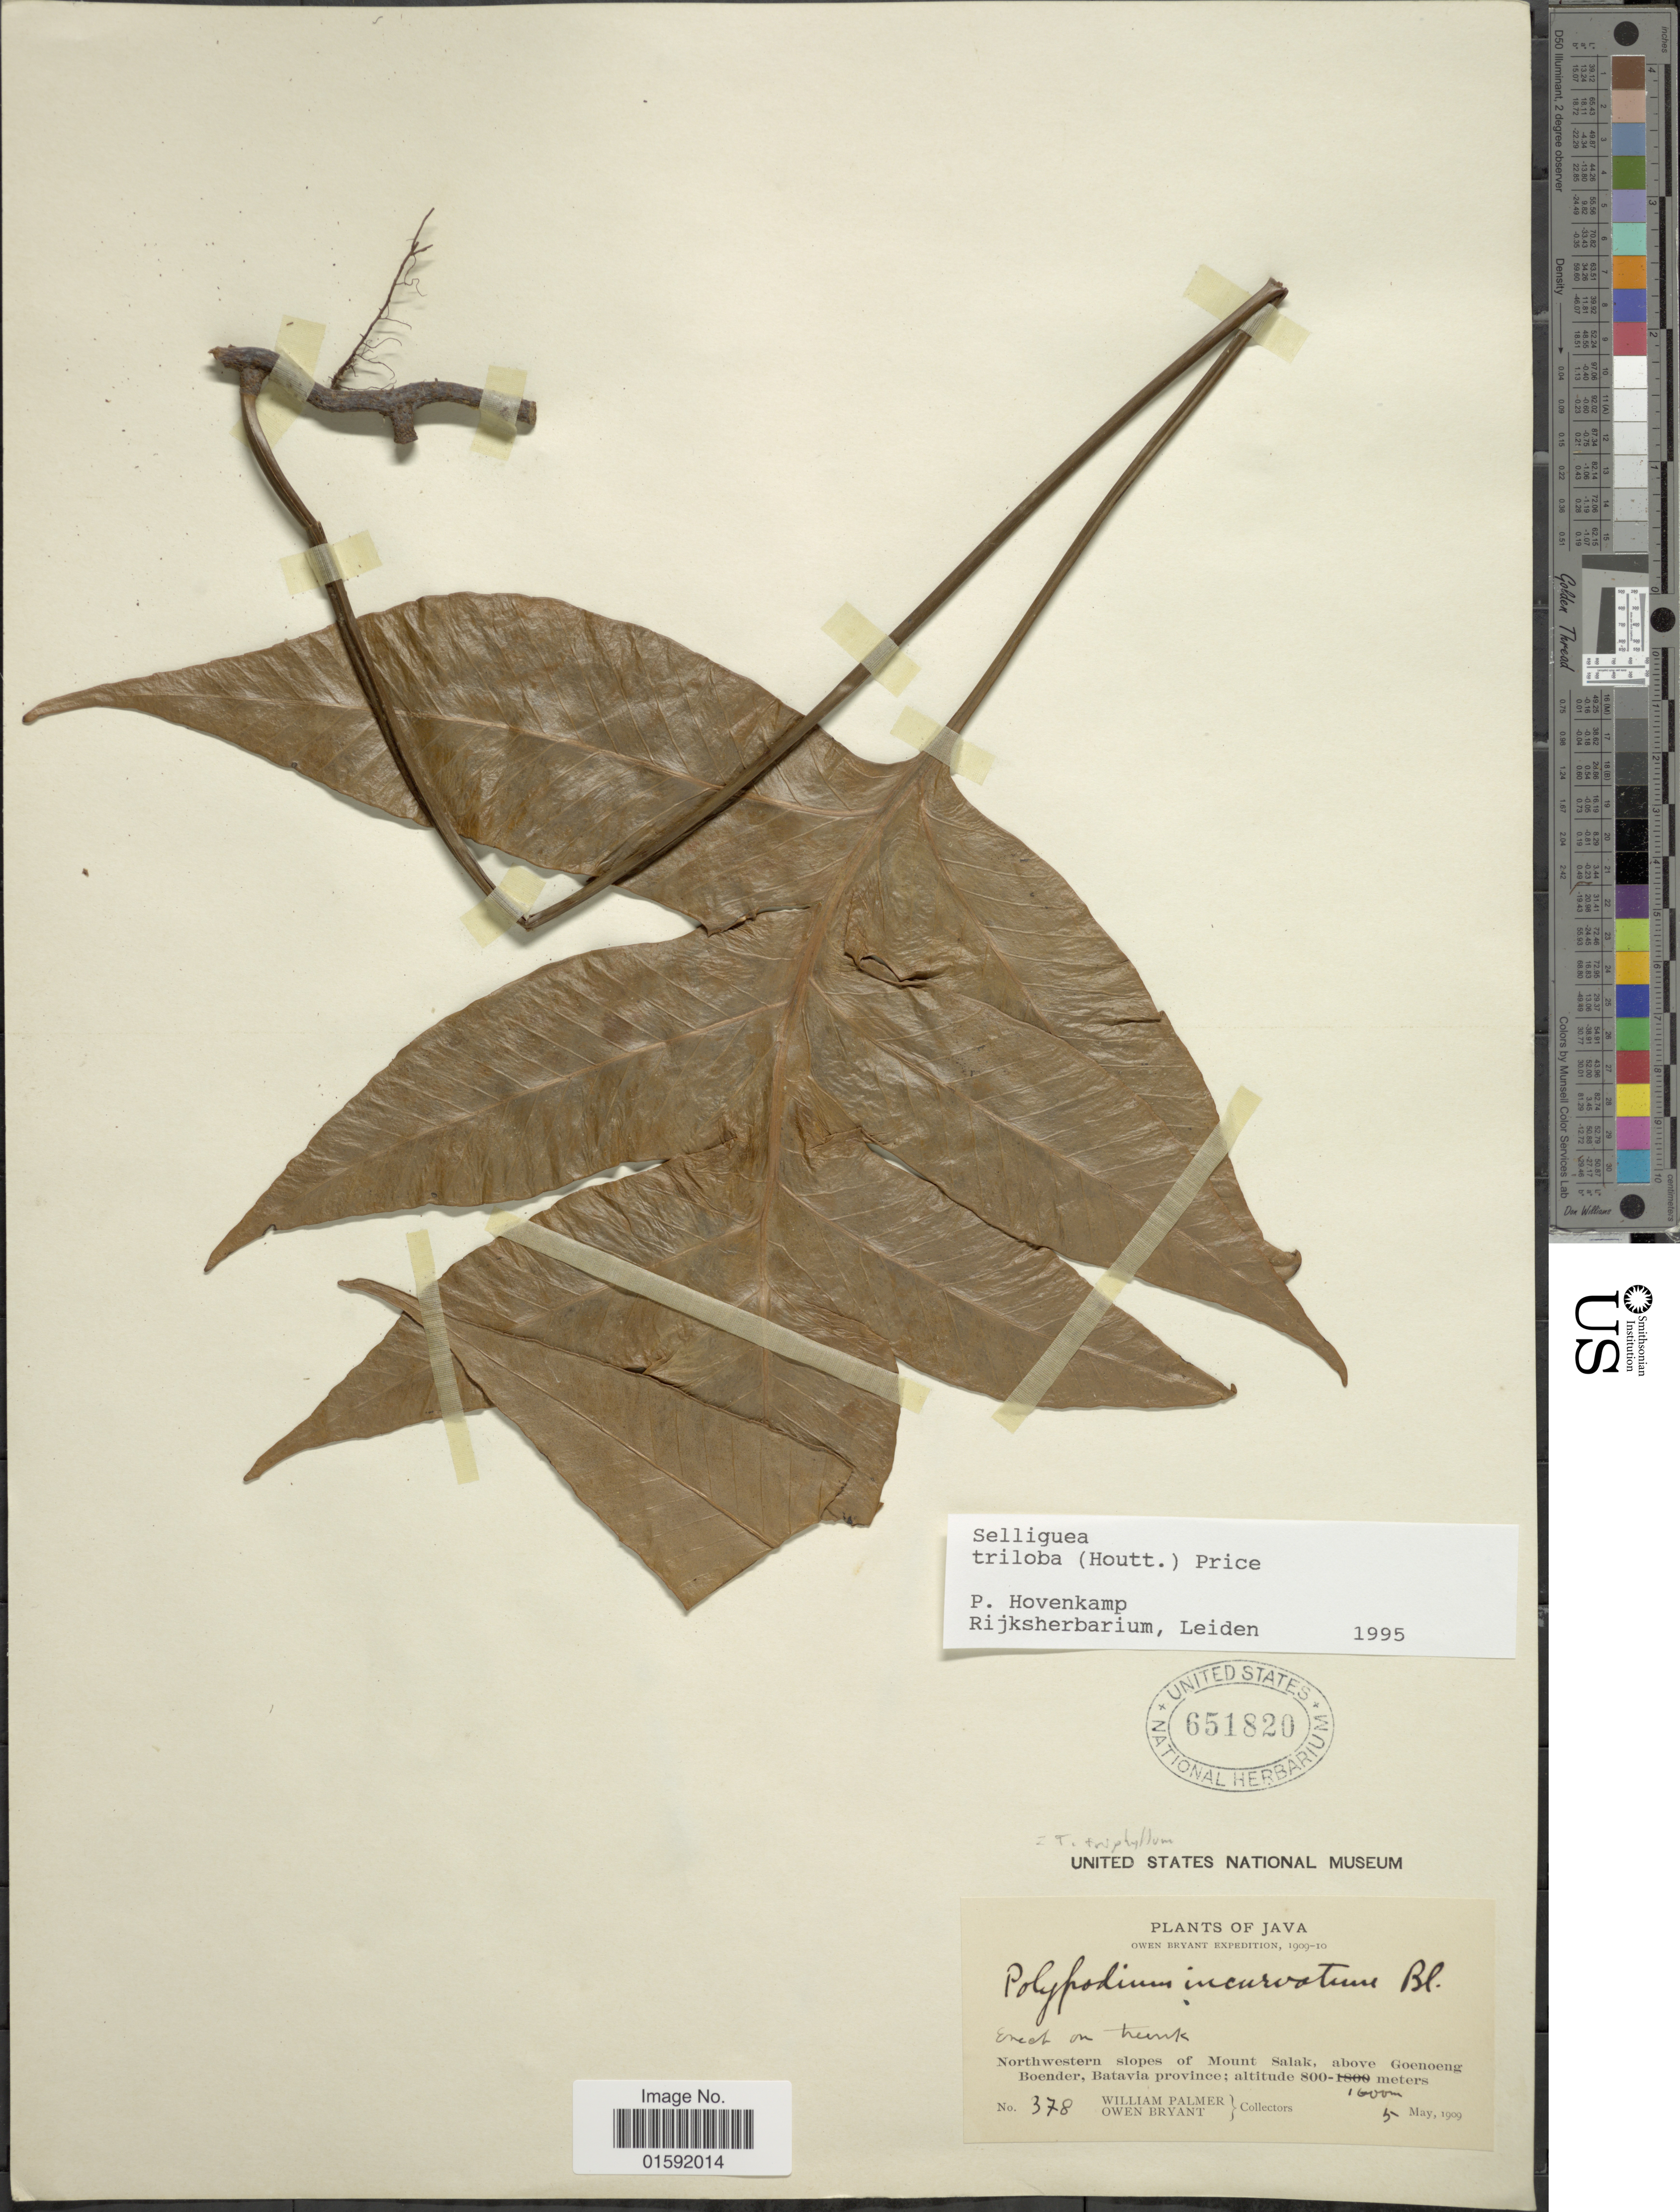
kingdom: Plantae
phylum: Tracheophyta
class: Polypodiopsida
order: Polypodiales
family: Polypodiaceae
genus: Selliguea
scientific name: Selliguea triloba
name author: (Houtt.) M.G. Price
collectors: W. Palmer & O. Bryant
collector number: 378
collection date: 1909-05-05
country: Indonesia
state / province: Java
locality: Northwestern slopes of Mount Salak, above Goenoeng Boender, Batavia Province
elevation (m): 1600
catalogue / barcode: US 651820